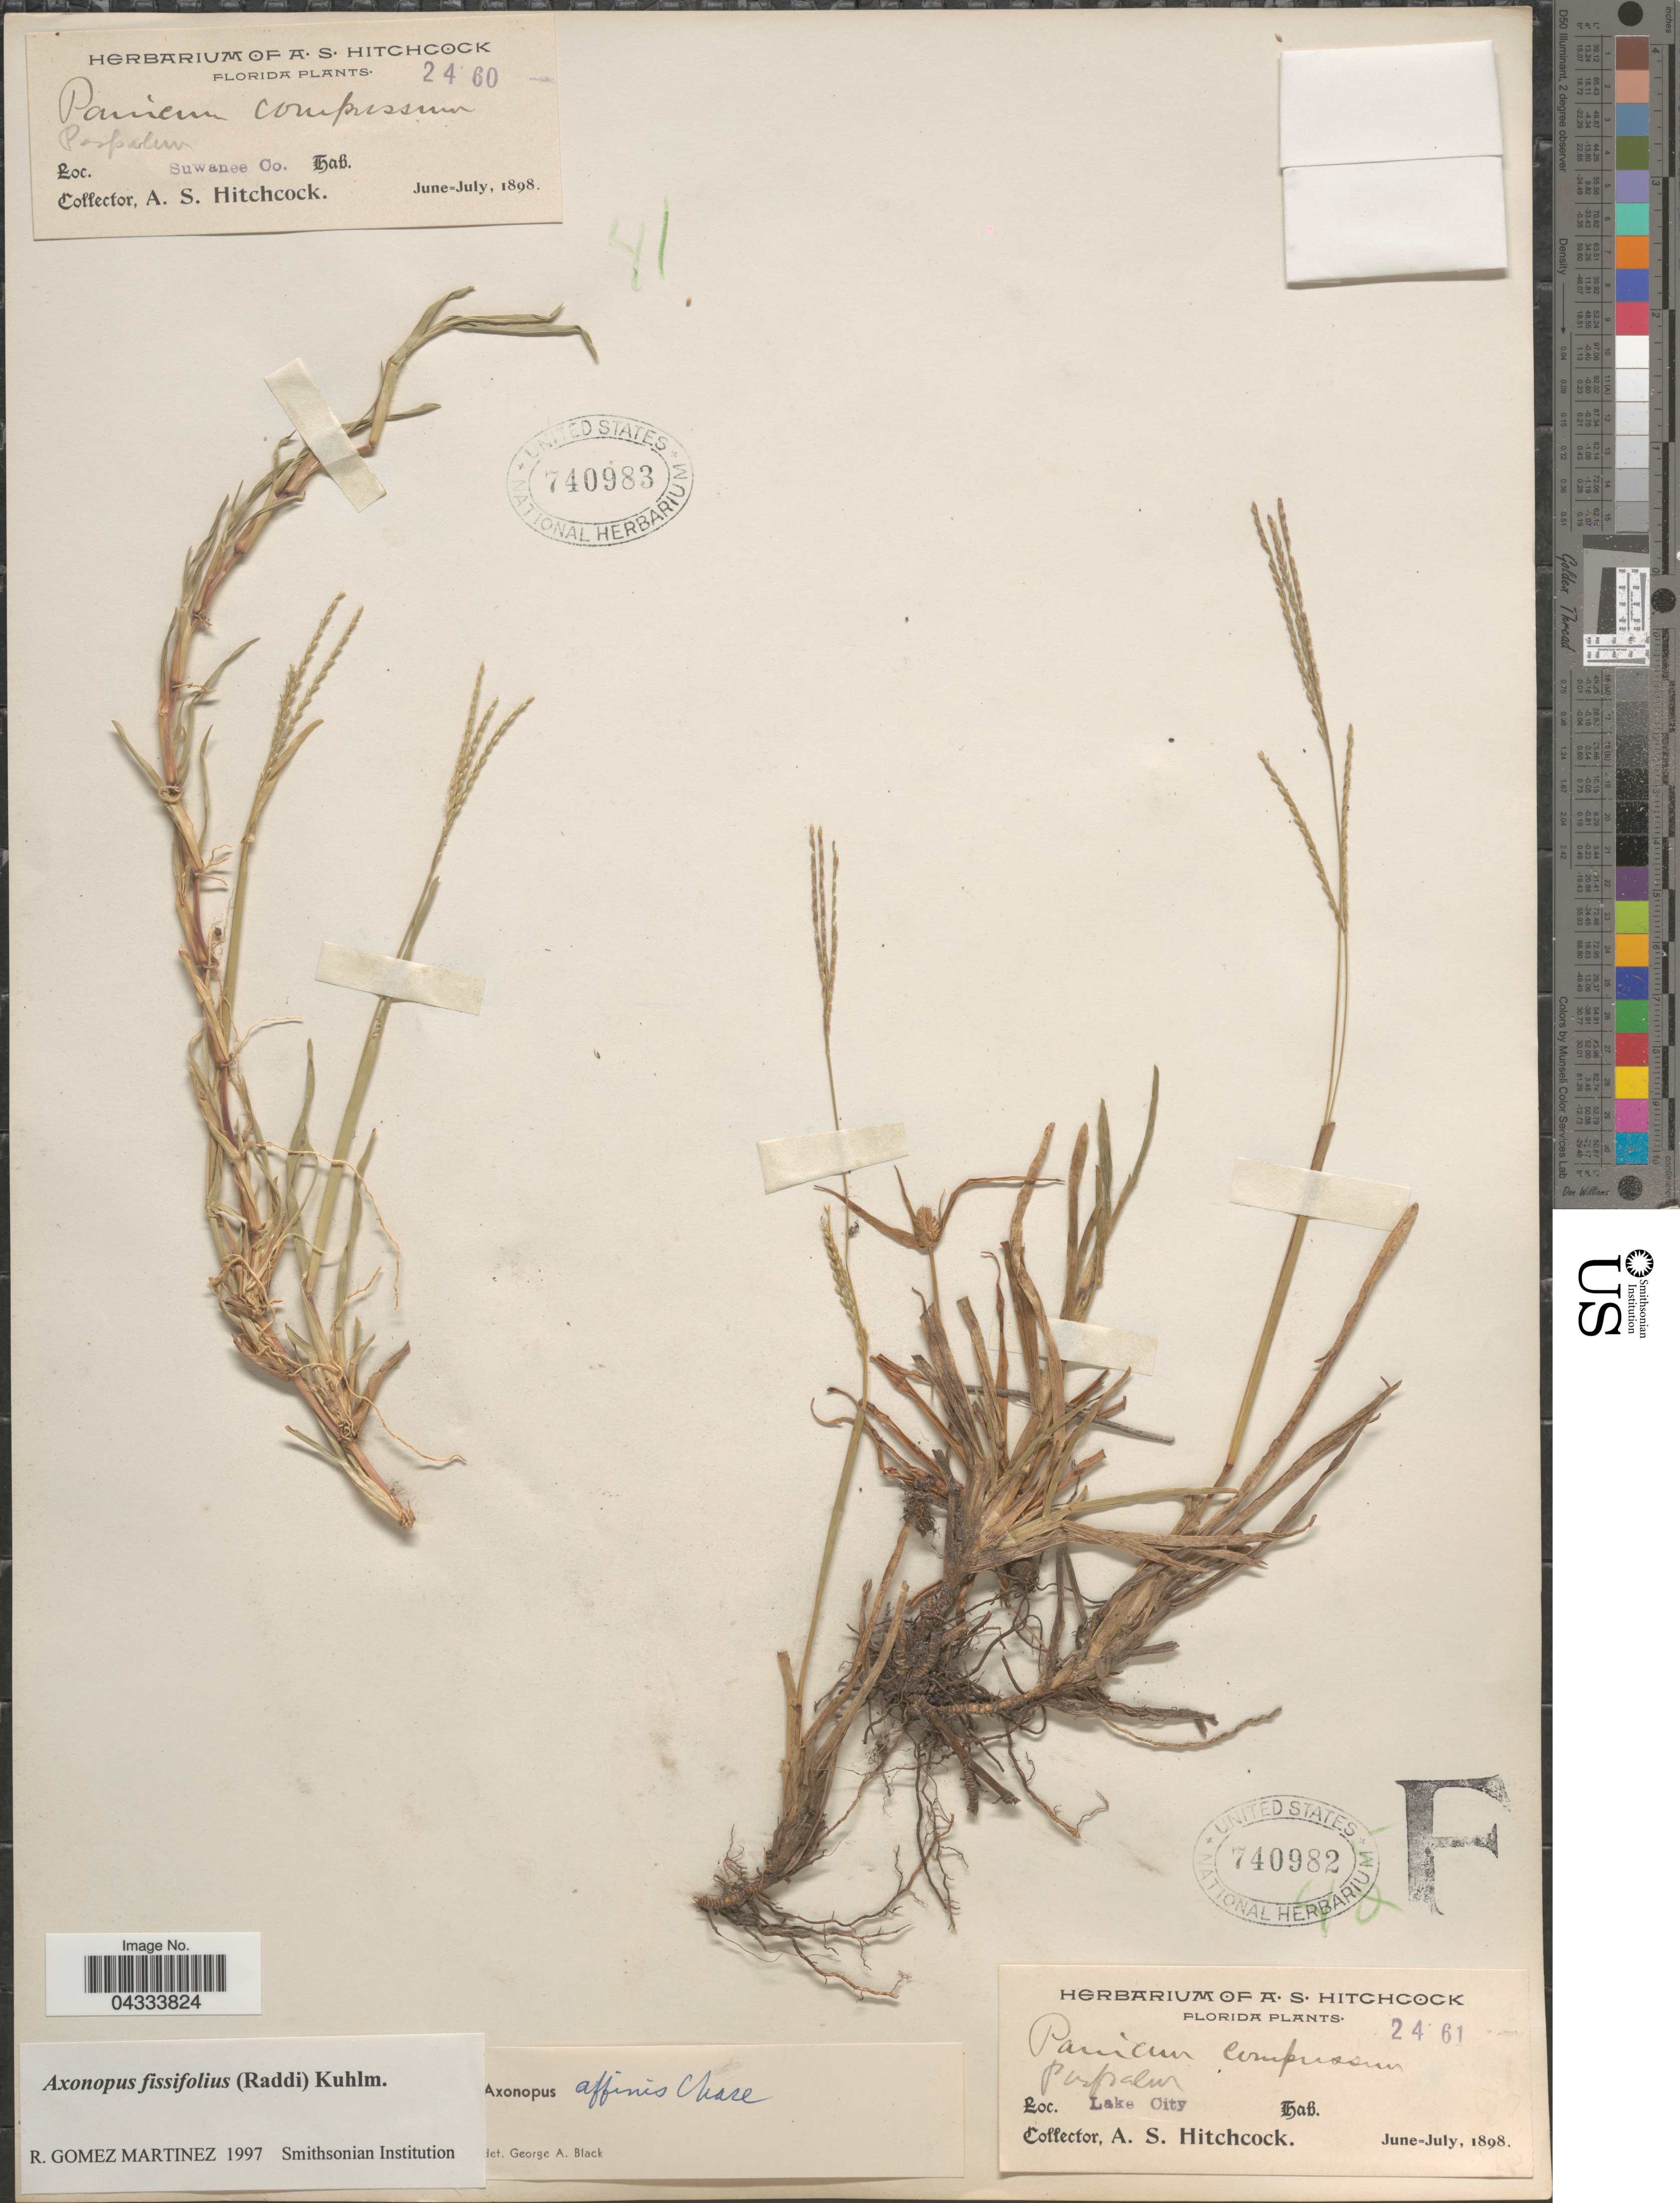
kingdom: Plantae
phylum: Tracheophyta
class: Liliopsida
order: Poales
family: Poaceae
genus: Axonopus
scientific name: Axonopus fissifolius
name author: (Raddi) Kuhlm.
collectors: A. S. Hitchcock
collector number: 2460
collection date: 1898-06/1898-07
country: United States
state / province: Florida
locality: Suwanee Co.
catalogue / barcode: US 740983-2